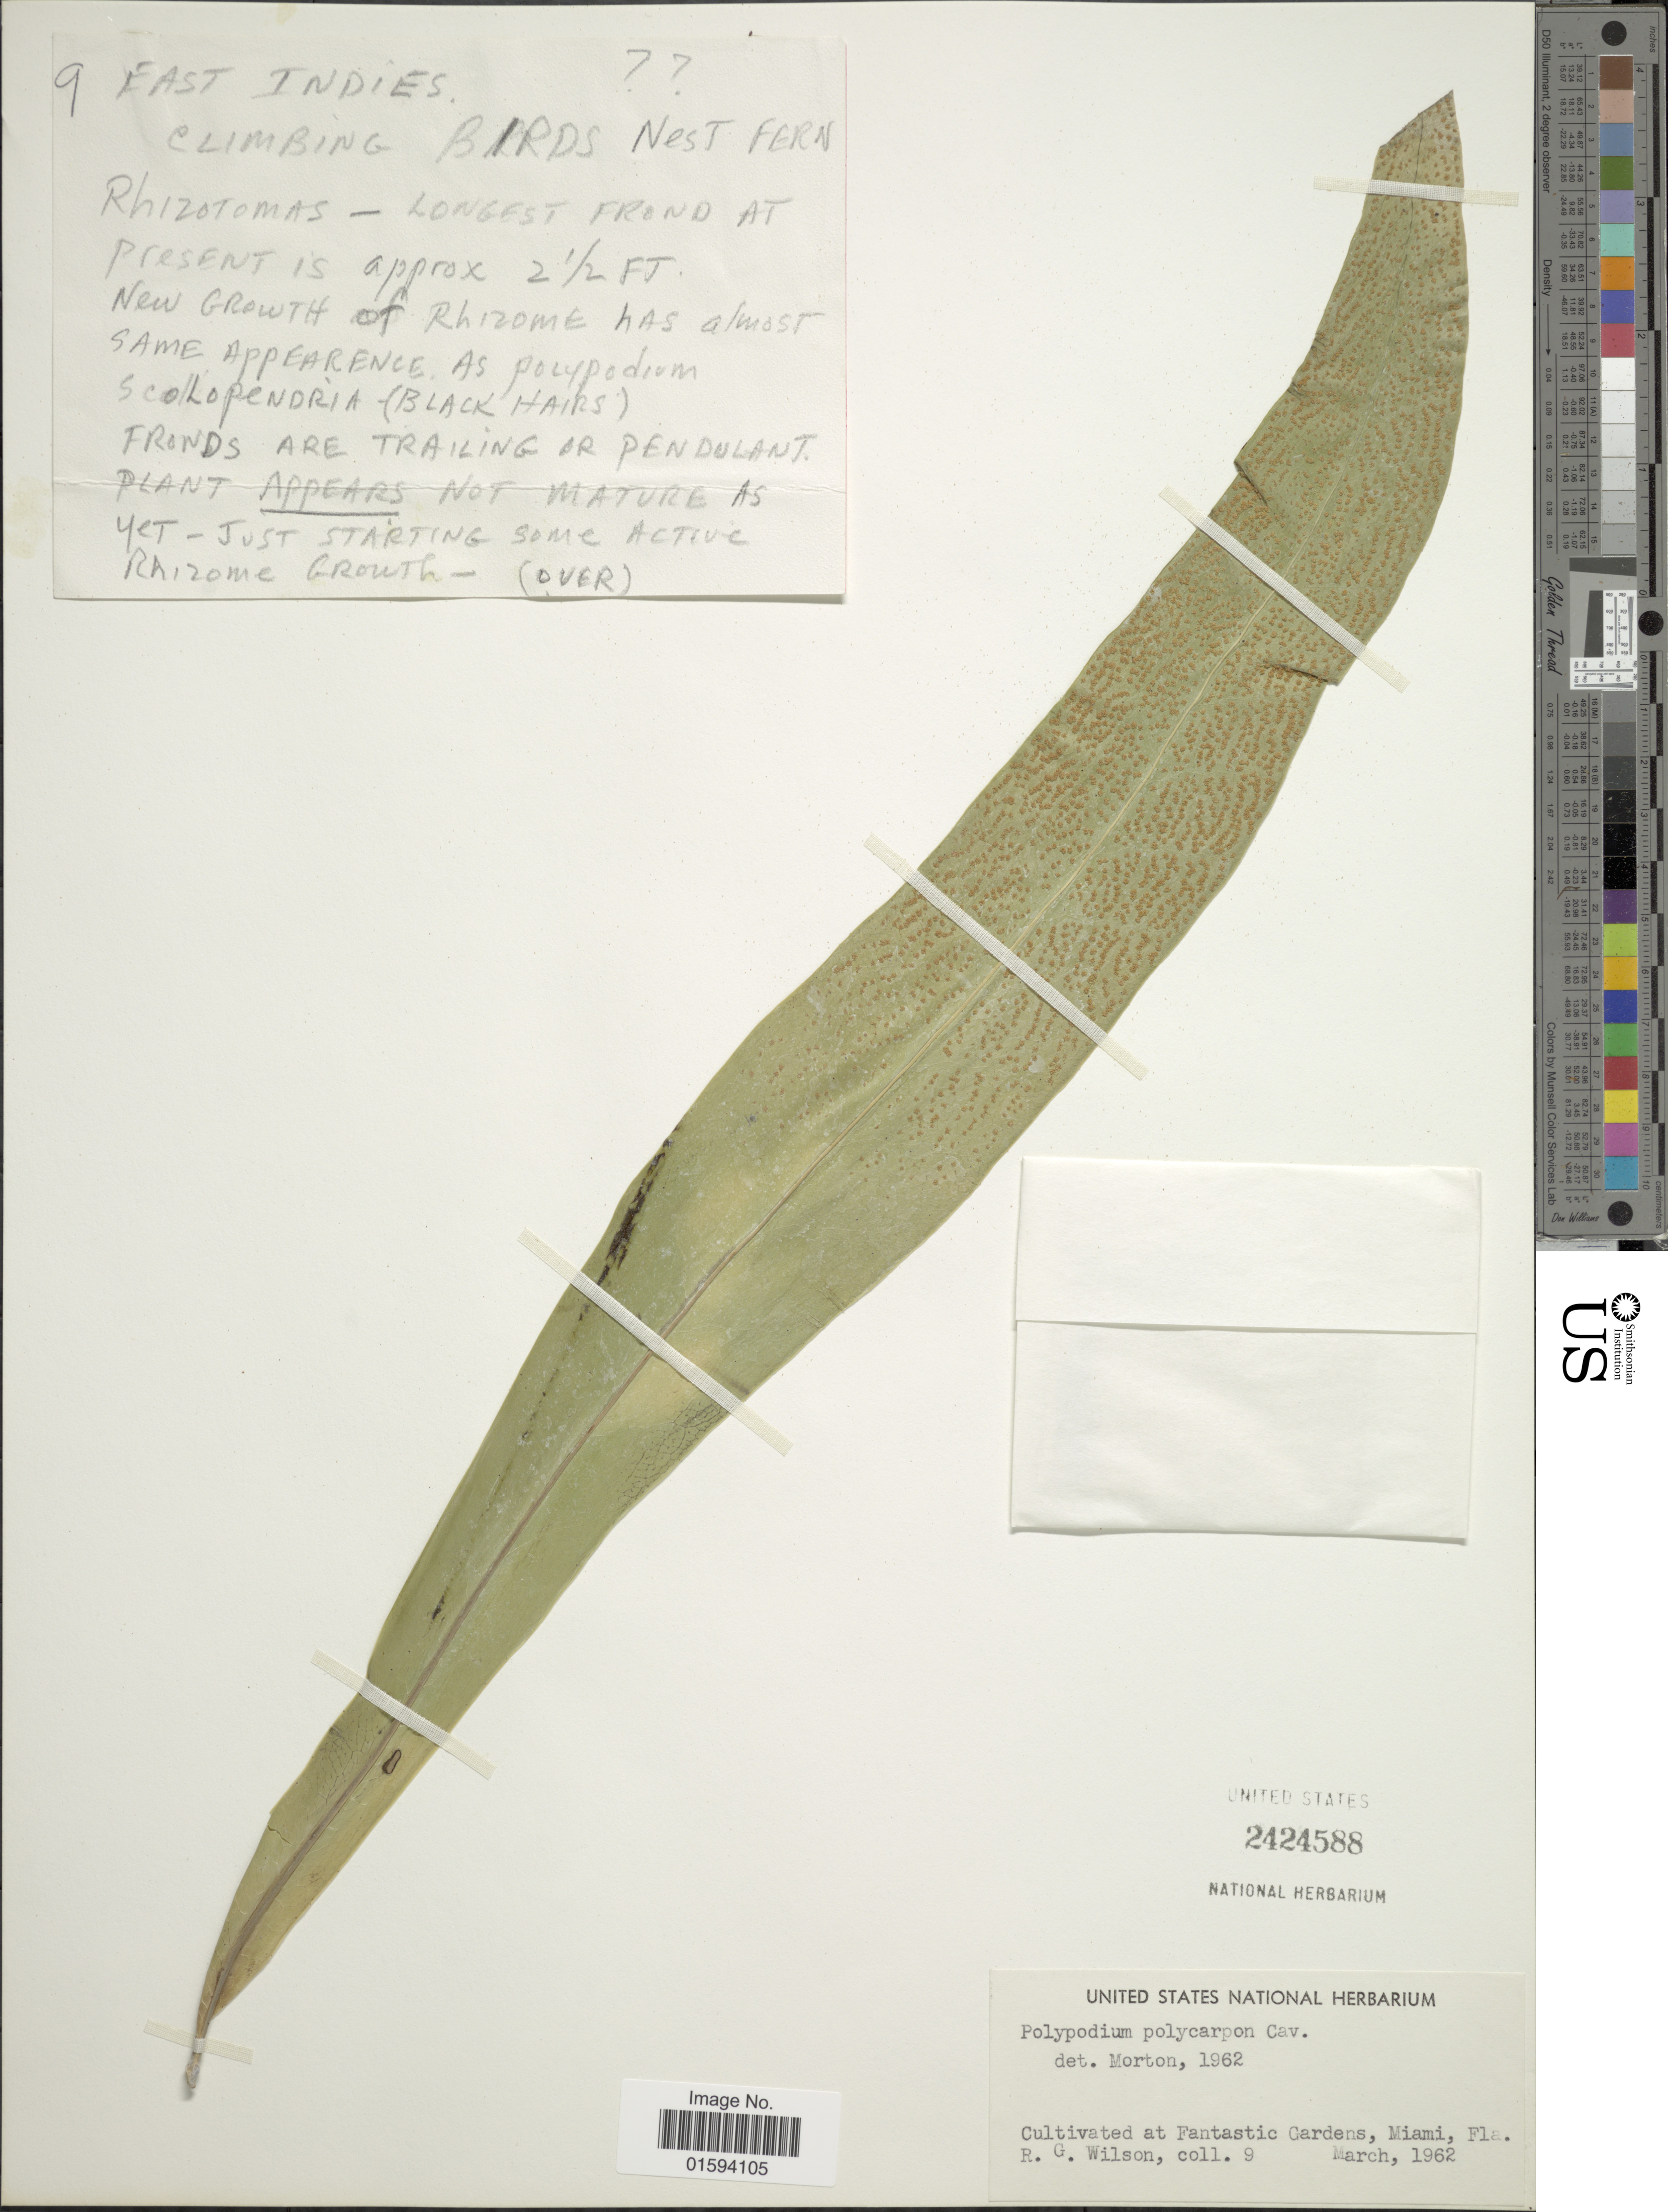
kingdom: Plantae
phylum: Tracheophyta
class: Polypodiopsida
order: Polypodiales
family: Polypodiaceae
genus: Polypodium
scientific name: Polypodium polycarpon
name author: Cav. ex Sw.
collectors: R. G. Wilson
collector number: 9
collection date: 1962-03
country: United States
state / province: Florida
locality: Fantastic Gardens, Miami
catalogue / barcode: US 2424588